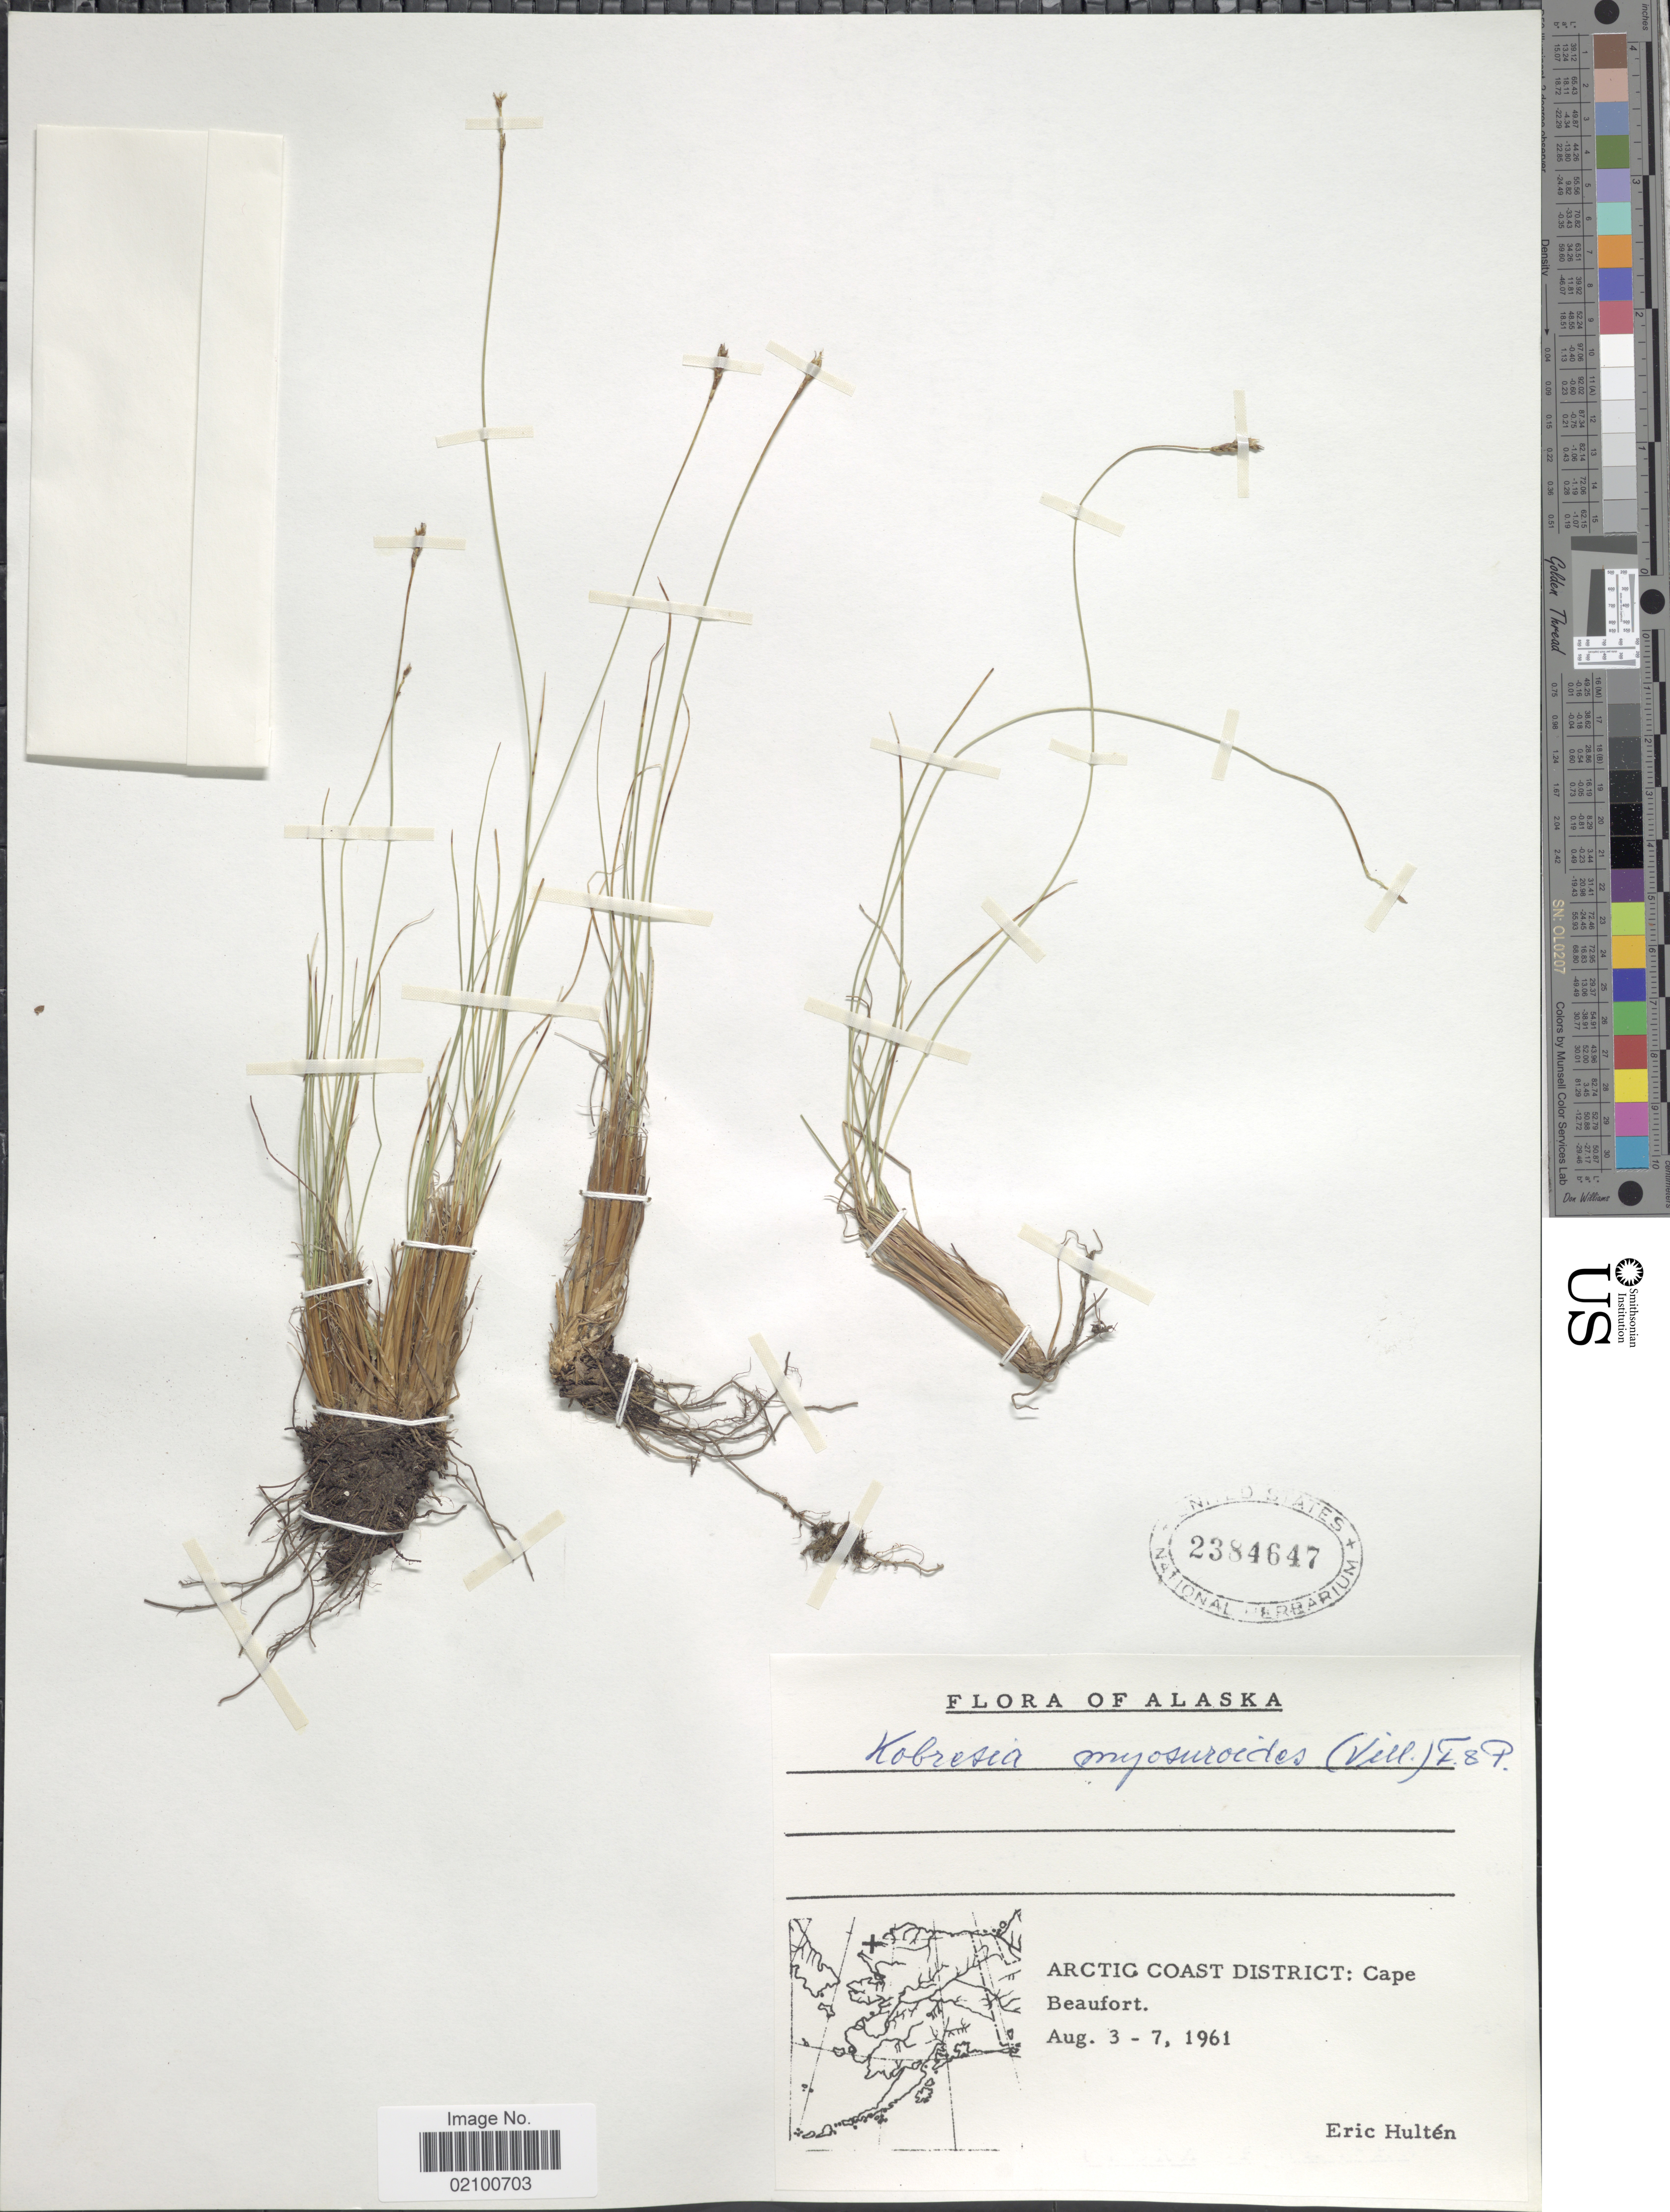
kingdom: Plantae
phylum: Tracheophyta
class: Liliopsida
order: Poales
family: Cyperaceae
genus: Carex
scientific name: Carex myosuroides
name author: Vill.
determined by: Strong, M. T., (US), Smithsonian Institution - National Museum of Natural History (UNITED STATES)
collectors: E. G. Hultén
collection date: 1961-08-03/1961-08-07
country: United States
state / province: Alaska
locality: Arctic Coast District, Cape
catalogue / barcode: US 2384647